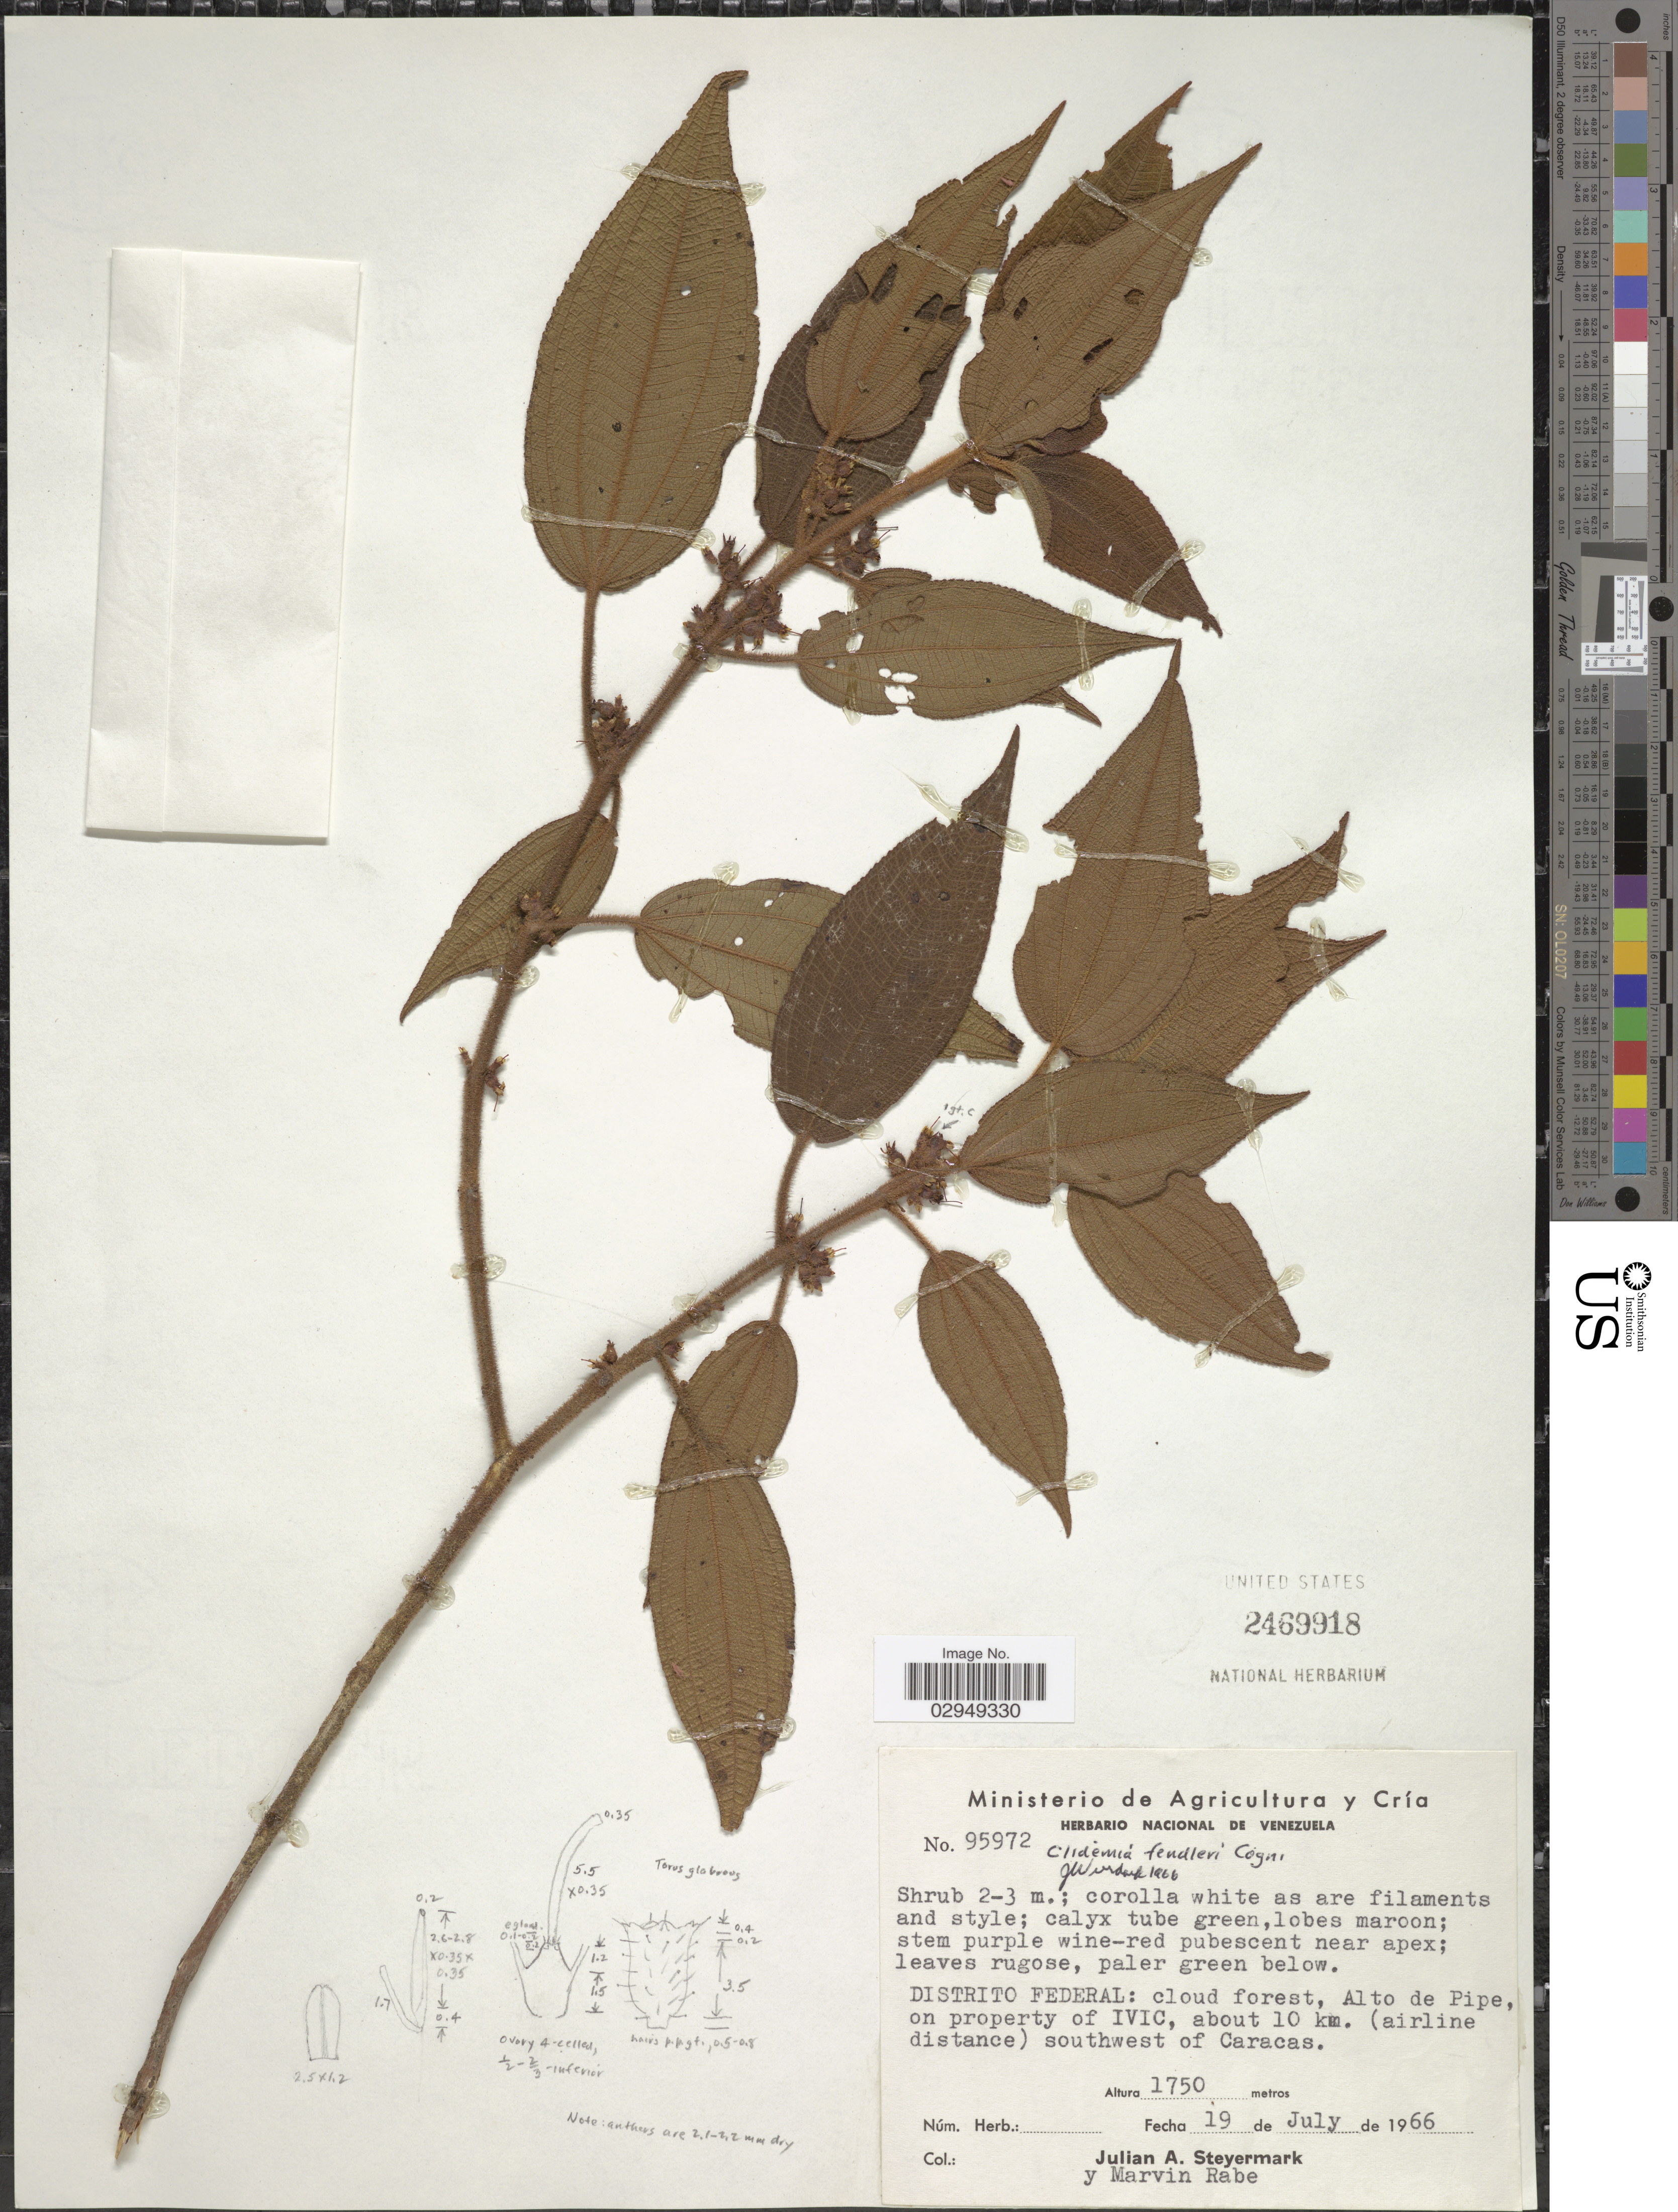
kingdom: Plantae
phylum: Tracheophyta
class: Magnoliopsida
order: Myrtales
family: Melastomataceae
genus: Clidemia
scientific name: Clidemia fendleri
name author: Cogn. in A. DC.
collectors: J. Steyermark & M. Rabe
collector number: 95972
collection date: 1966-07-19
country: Venezuela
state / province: Distrito Federal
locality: Distrito Federal: cloud forest, Alto de Pipe, on property of Ivic, about 10 km. (airline distance) southwest of Caracas.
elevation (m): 1750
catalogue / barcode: US 2469918